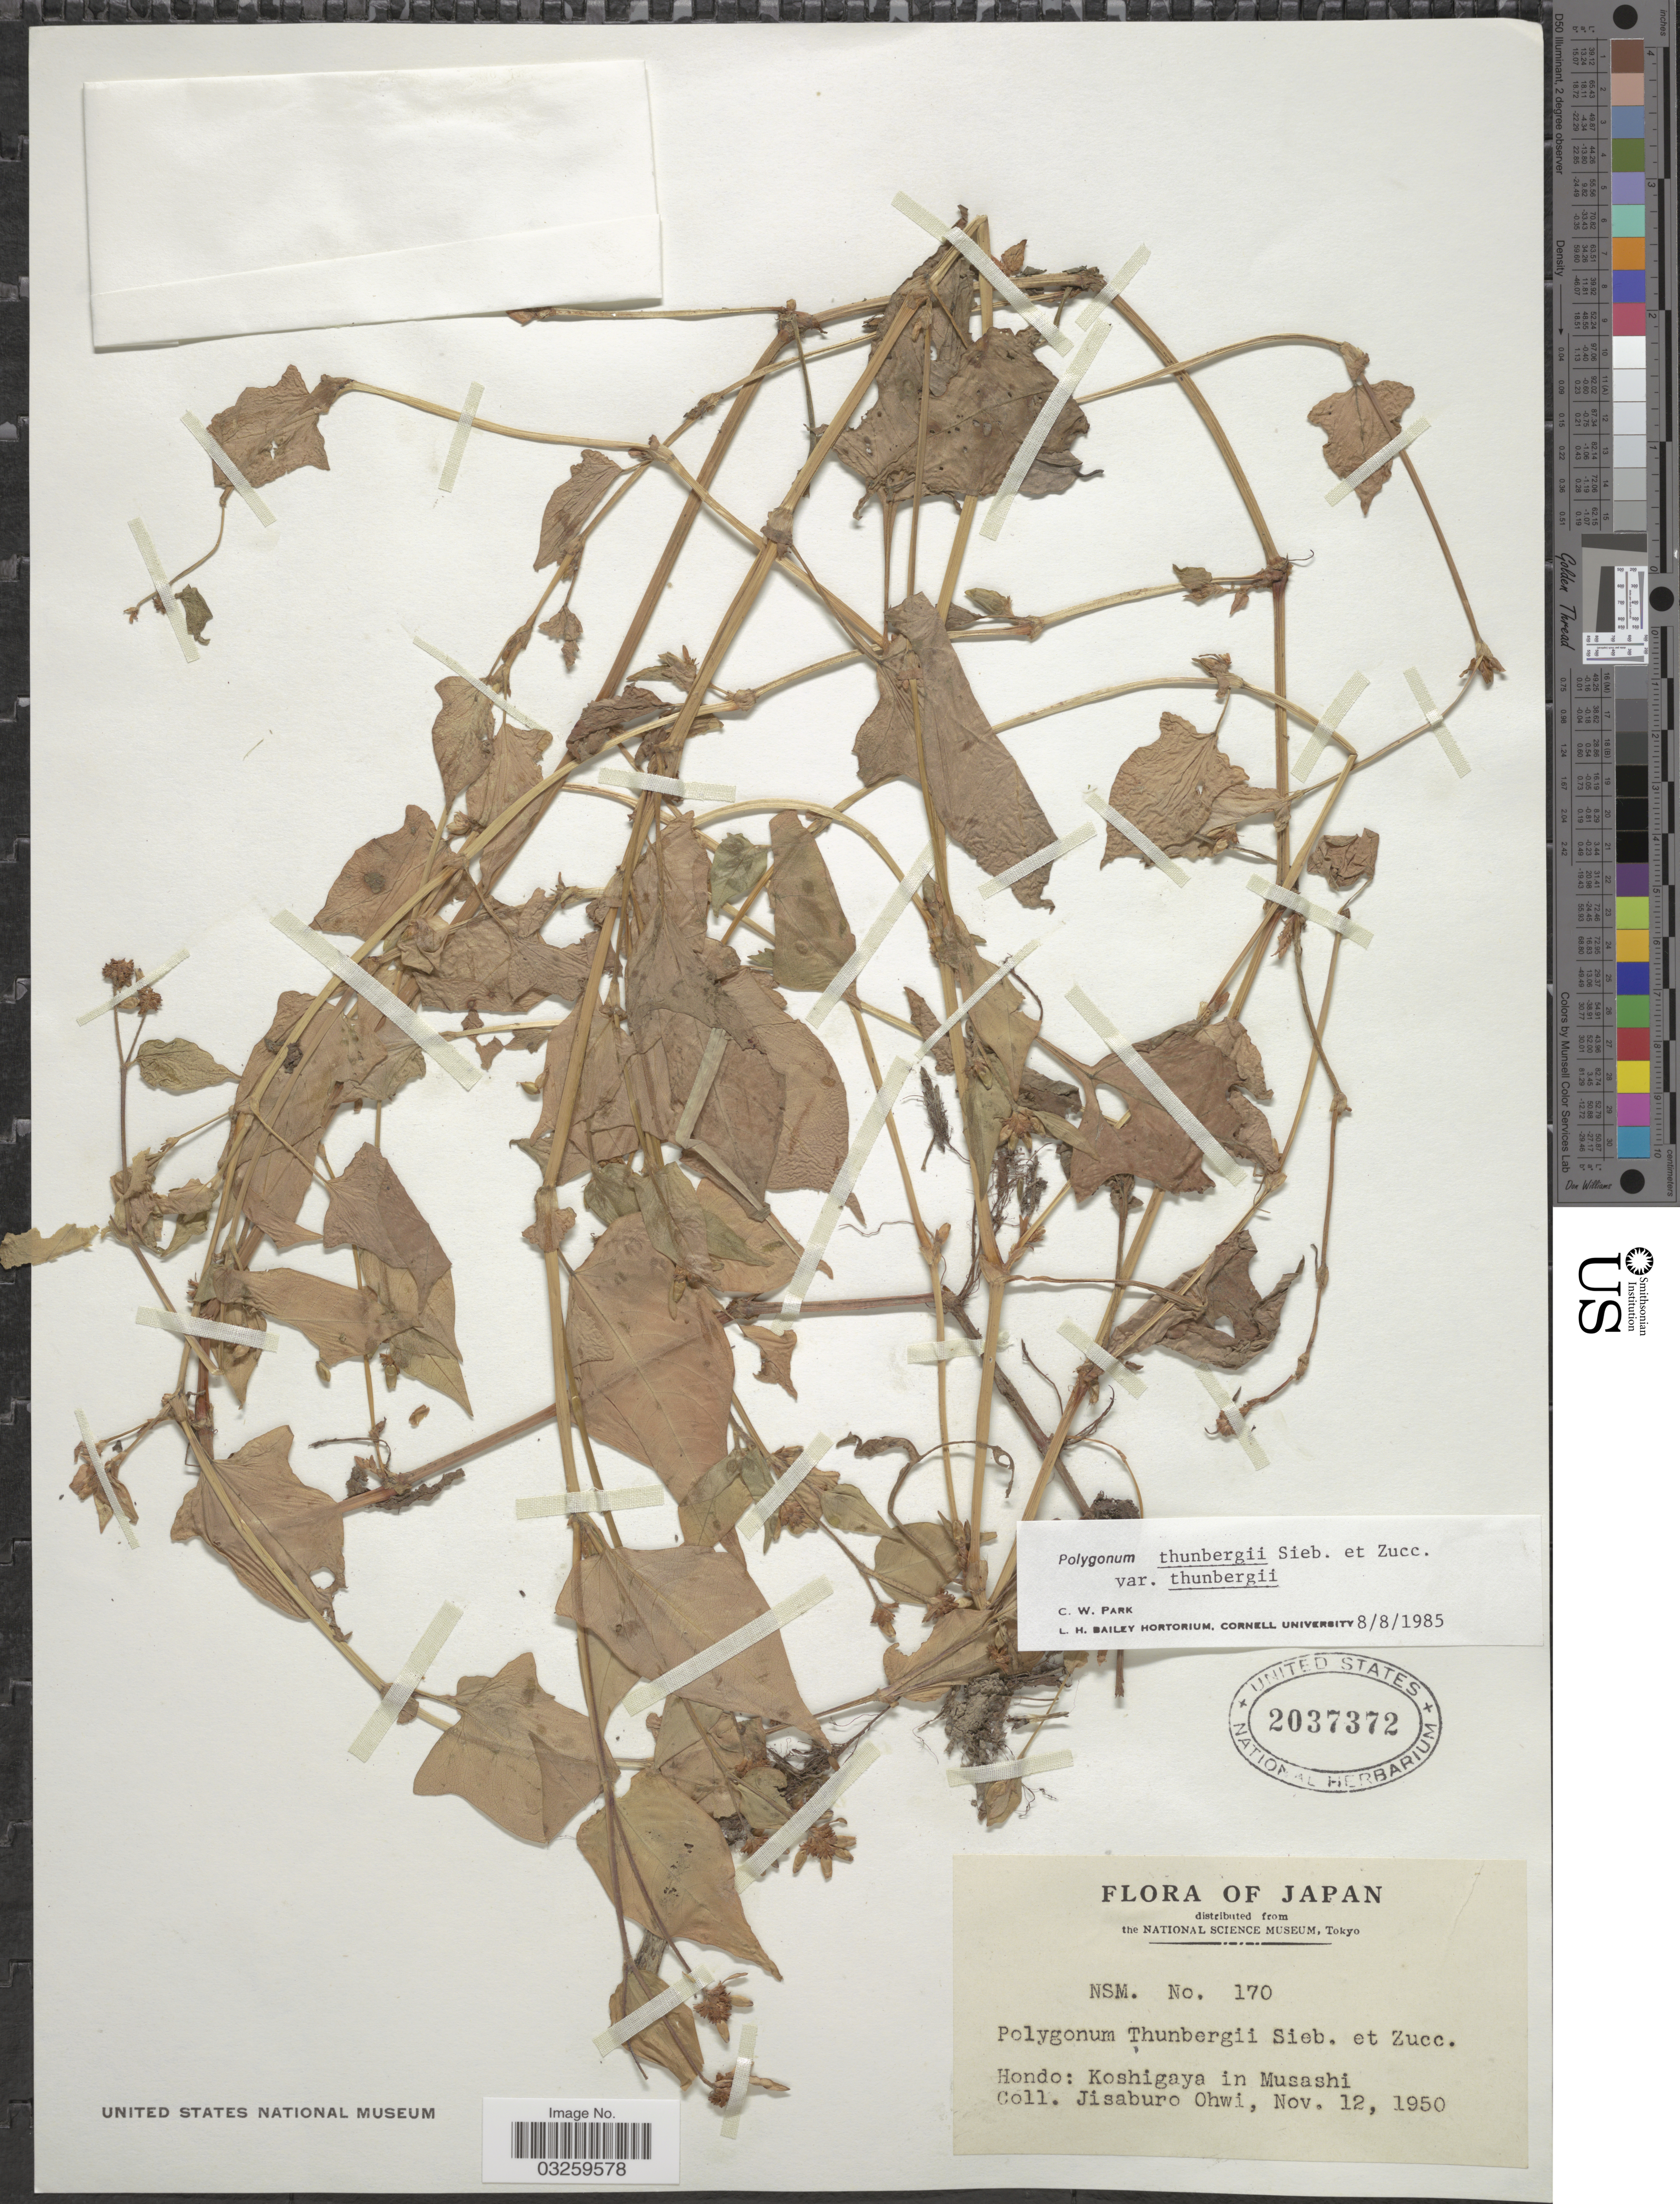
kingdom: Plantae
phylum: Tracheophyta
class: Magnoliopsida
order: Caryophyllales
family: Polygonaceae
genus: Polygonum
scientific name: Polygonum thunbergii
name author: Siebold & Zucc.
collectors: J. Ohwi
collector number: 170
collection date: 1950-11-12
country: Japan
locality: Hondo: Koshigaya in Musashi.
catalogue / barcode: US 2037372